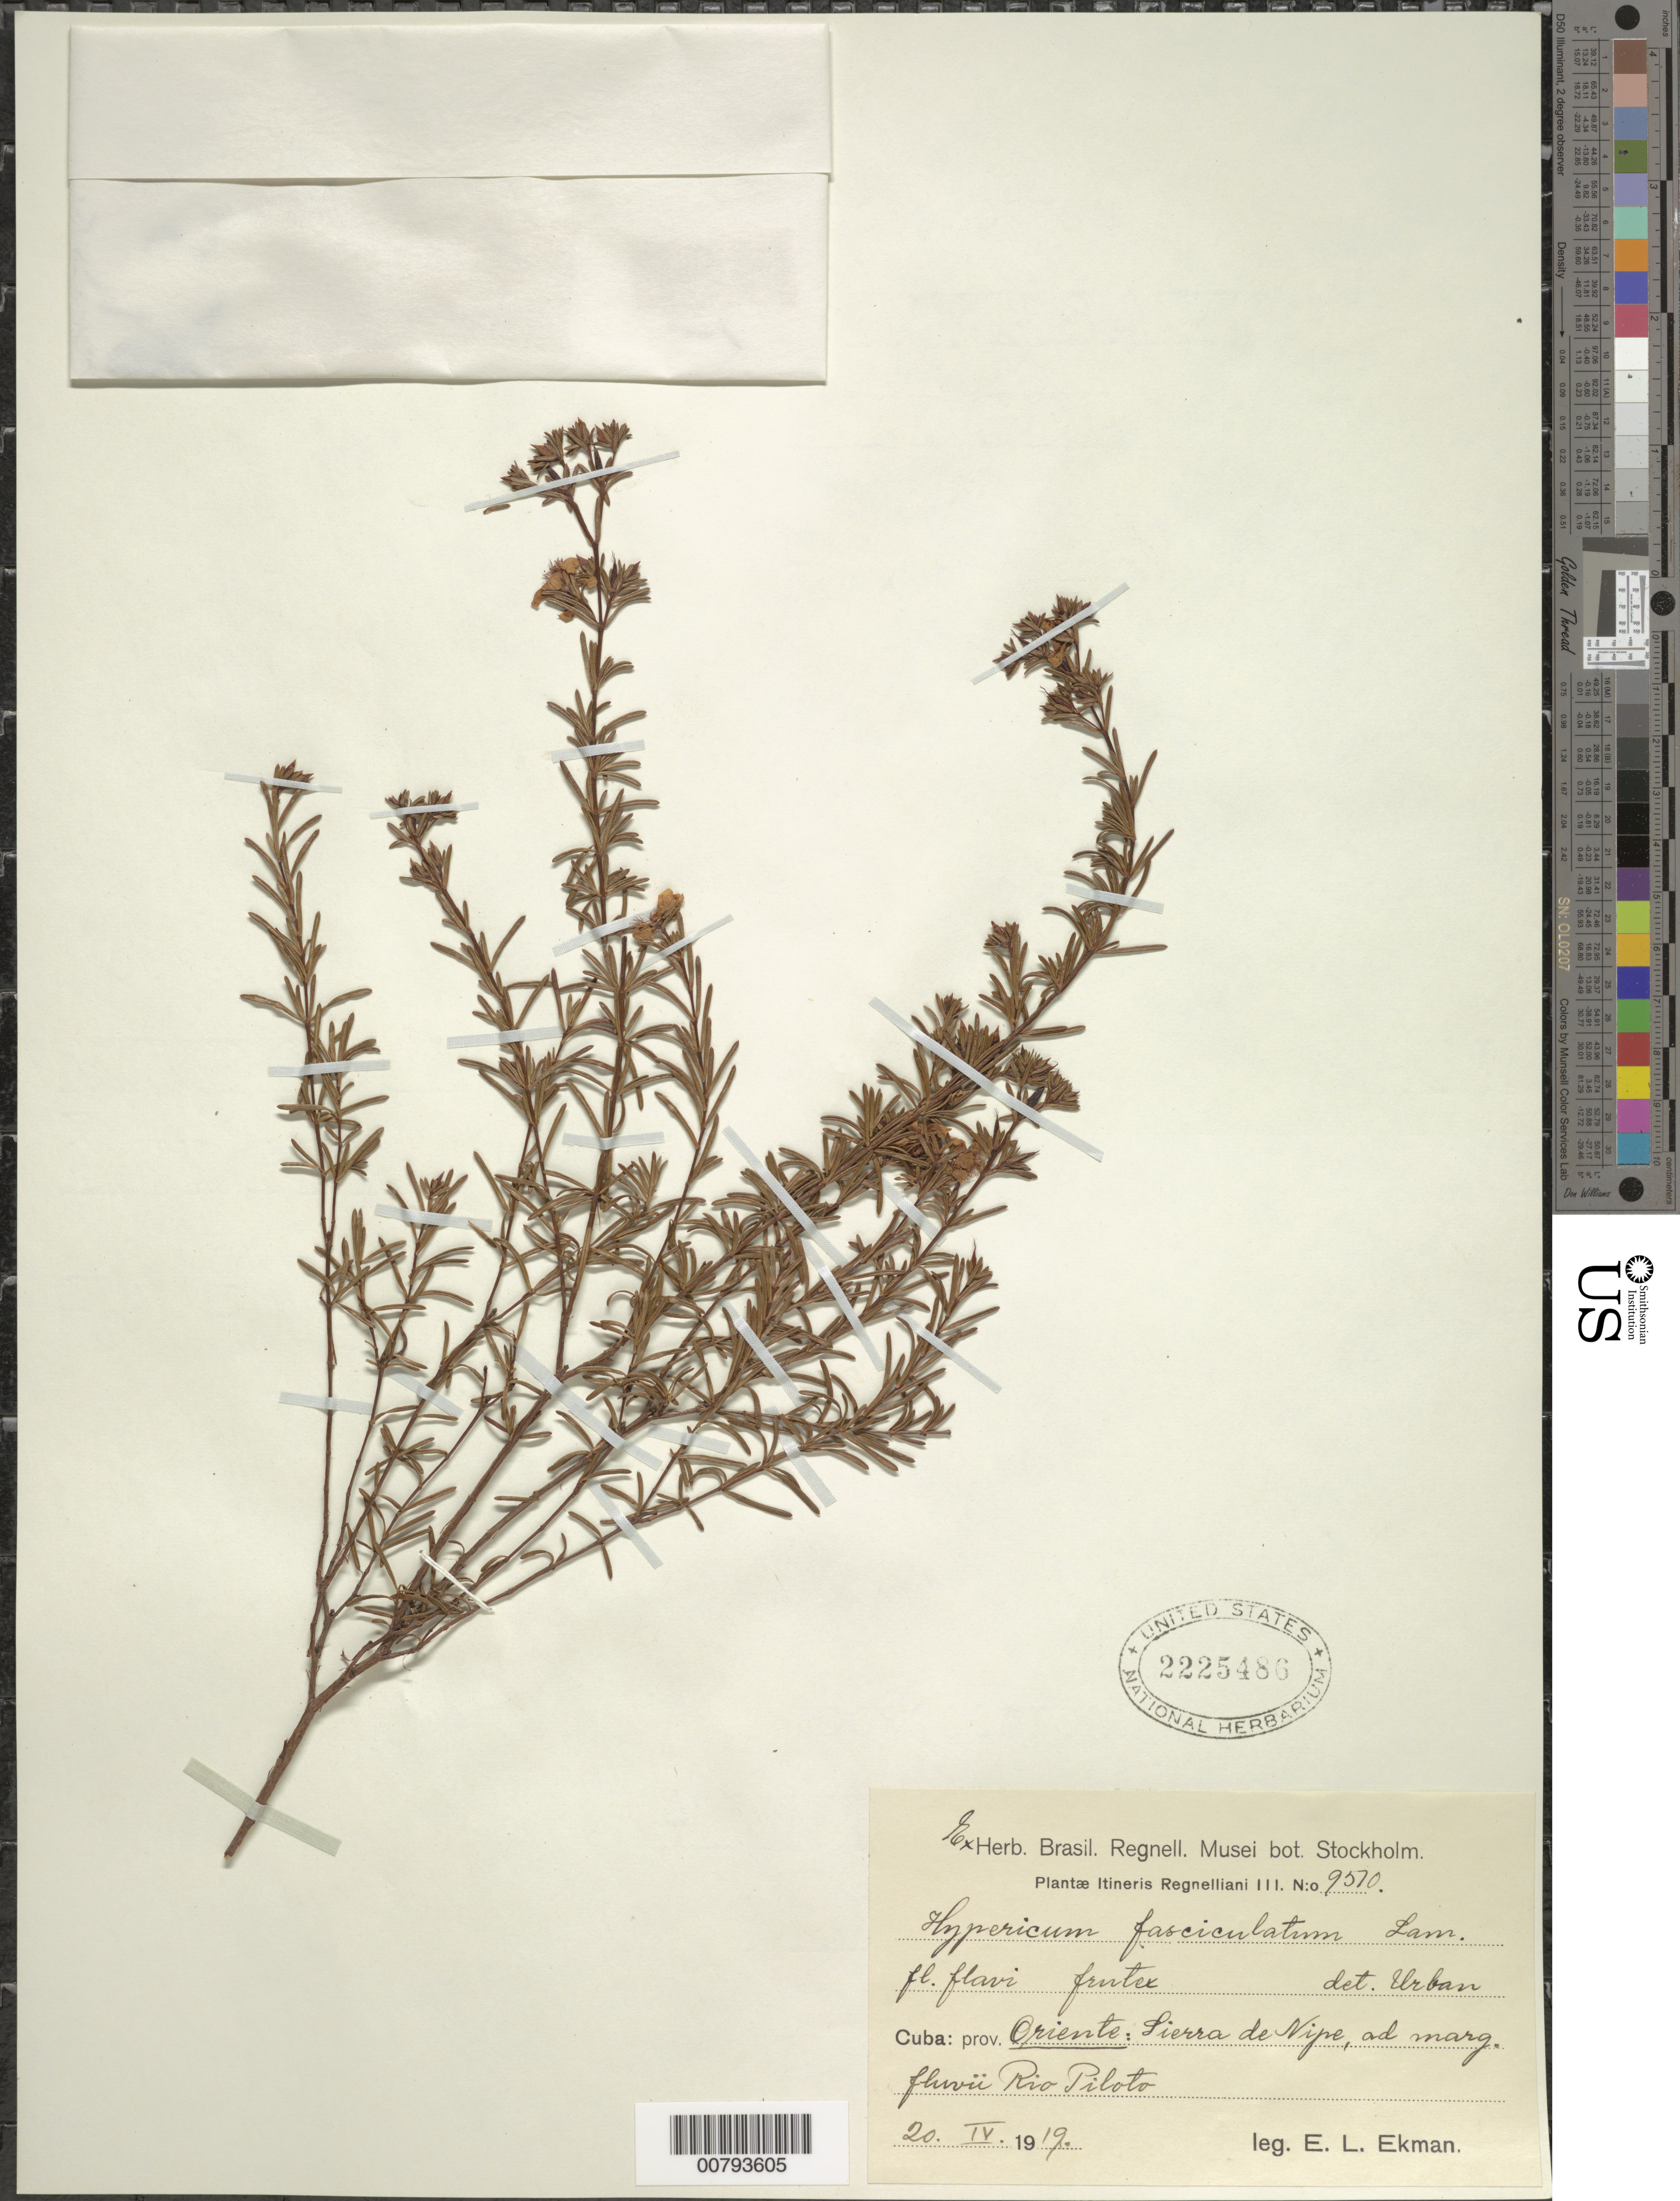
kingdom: Plantae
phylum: Tracheophyta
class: Magnoliopsida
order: Malpighiales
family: Hypericaceae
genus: Hypericum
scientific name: Hypericum fasciculatum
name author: Lam.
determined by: Urban, Ignatz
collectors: E. L. Ekman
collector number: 9570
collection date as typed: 20 Apr 1919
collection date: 1919-04-20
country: Cuba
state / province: Oriente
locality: Sierra de Nipe, ad marg. Fluvii Rio Piloto.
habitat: Riverine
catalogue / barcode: US 2225486